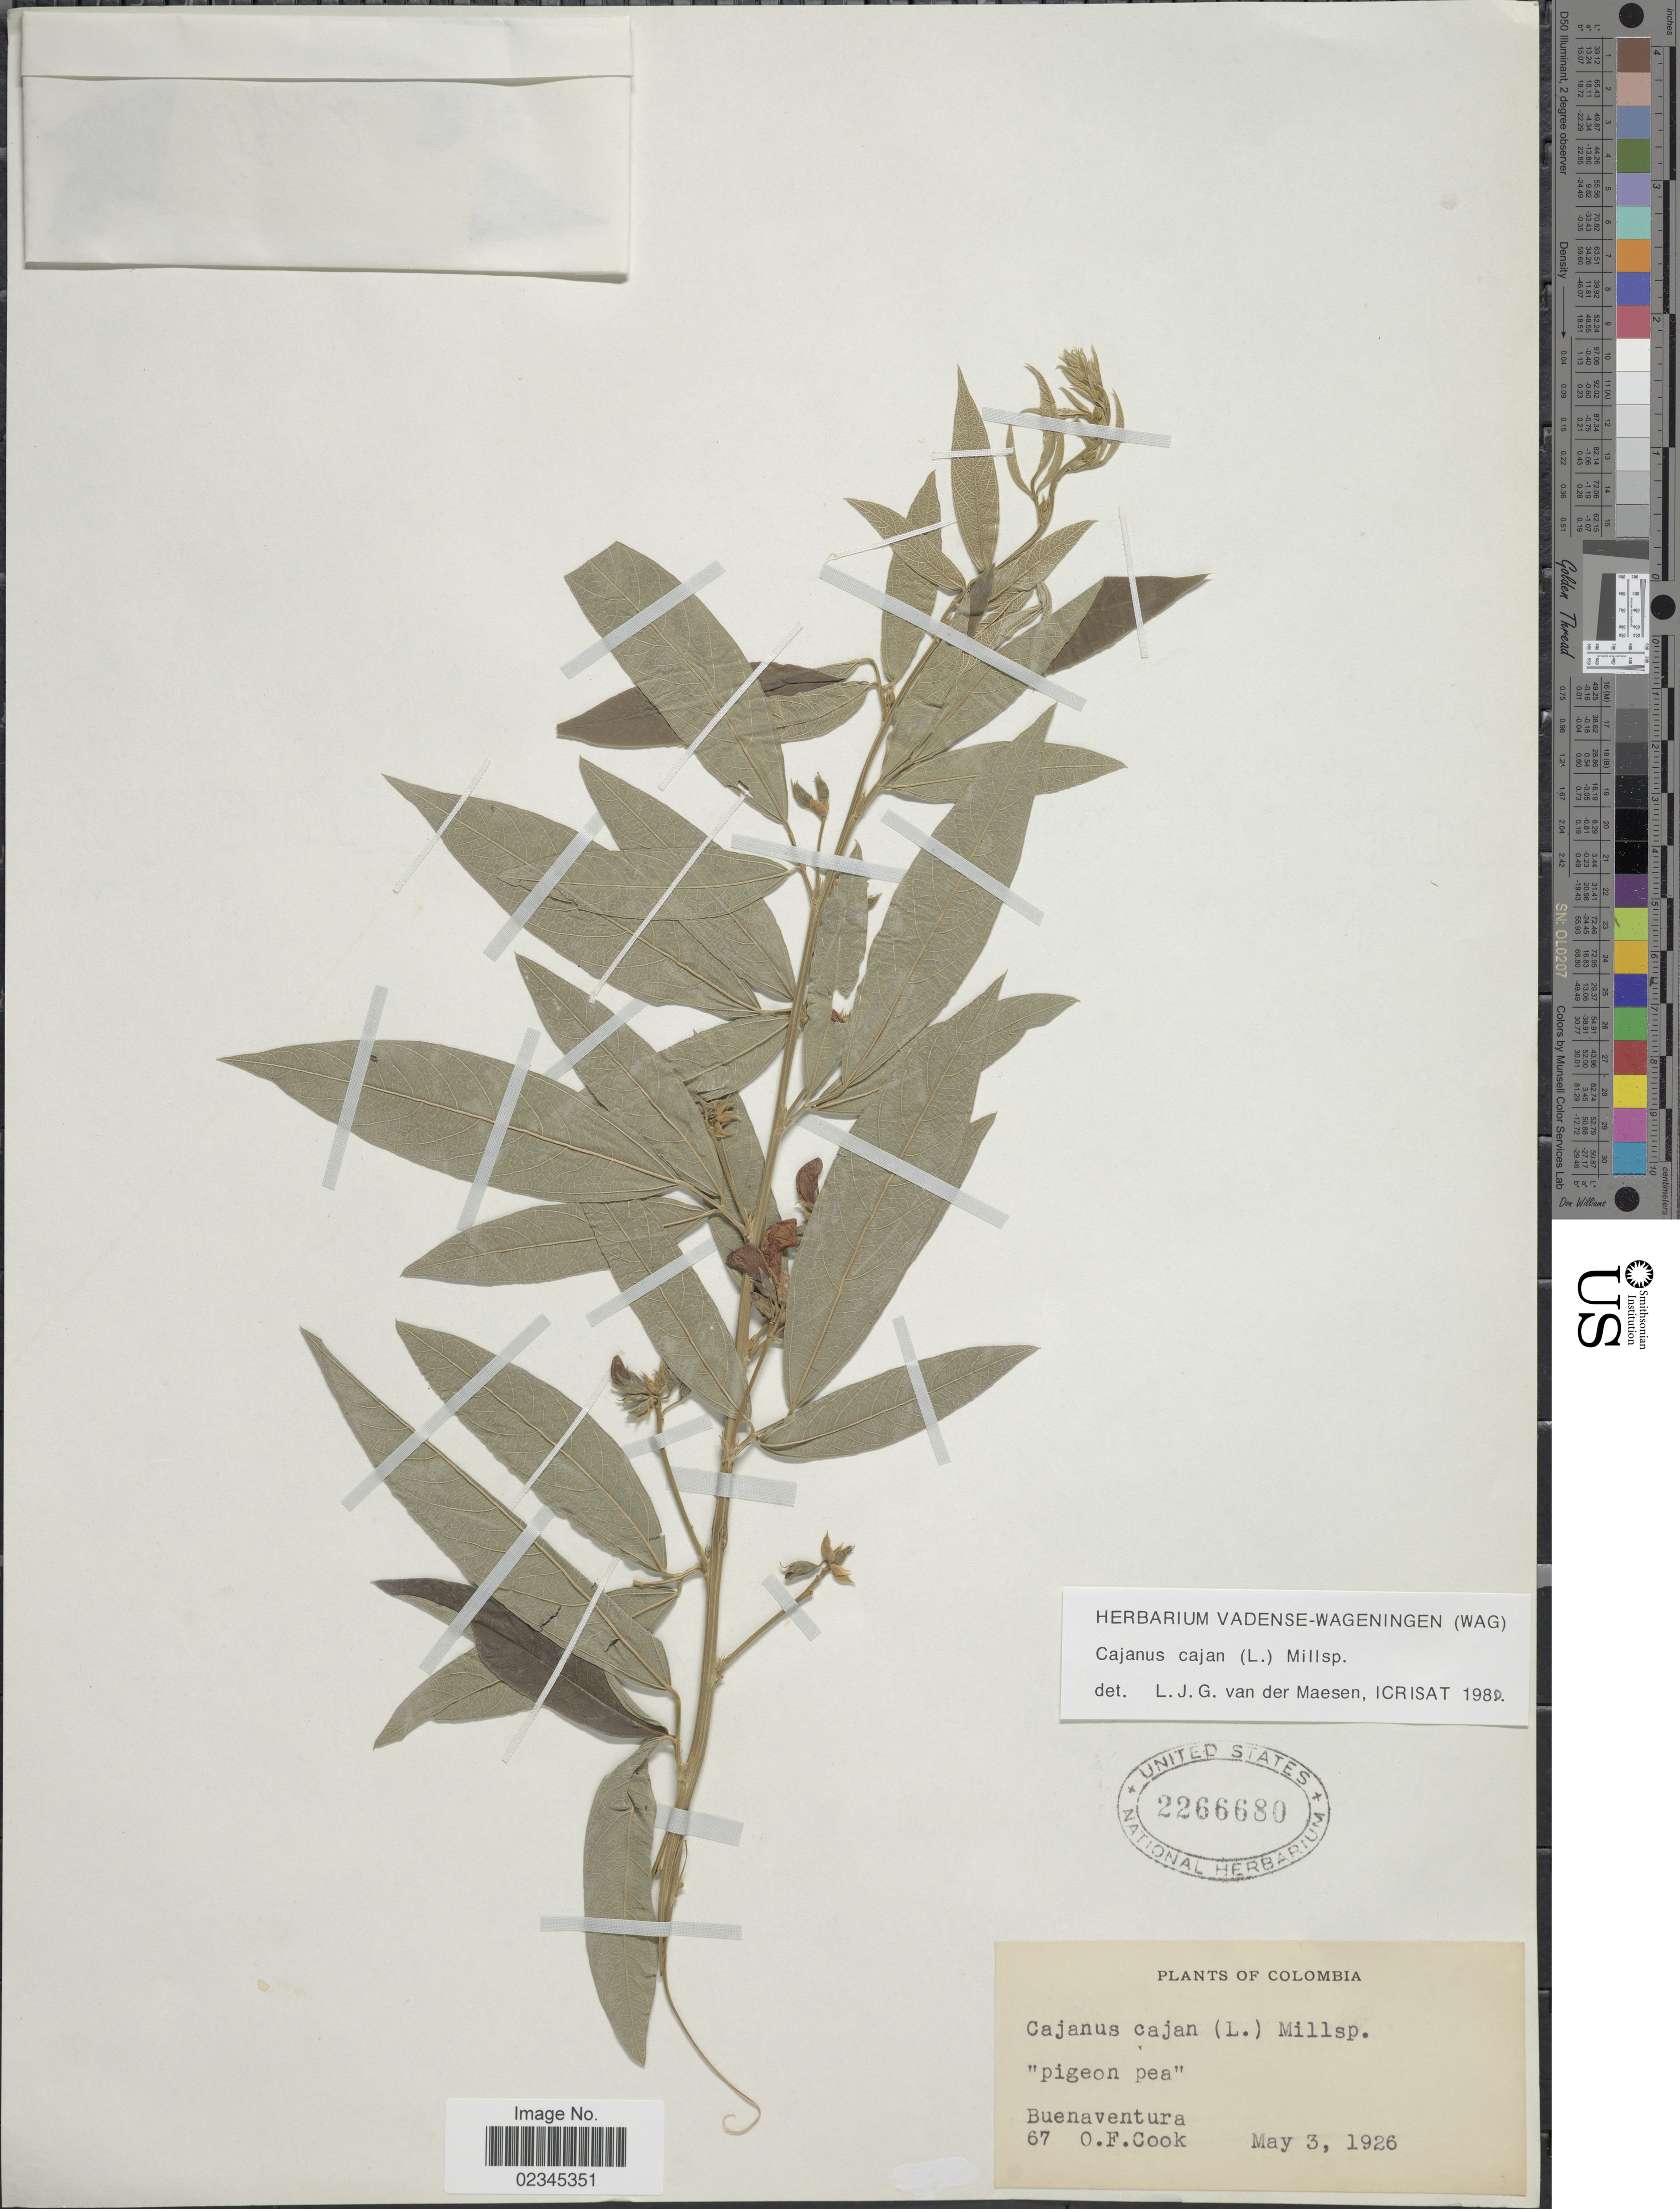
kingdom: Plantae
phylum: Tracheophyta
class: Magnoliopsida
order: Fabales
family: Fabaceae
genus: Cajanus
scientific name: Cajanus cajan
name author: (L.) Huth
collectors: O. F. Cook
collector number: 67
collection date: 1926-05-03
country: Colombia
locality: Buenaventura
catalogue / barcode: US 2266680